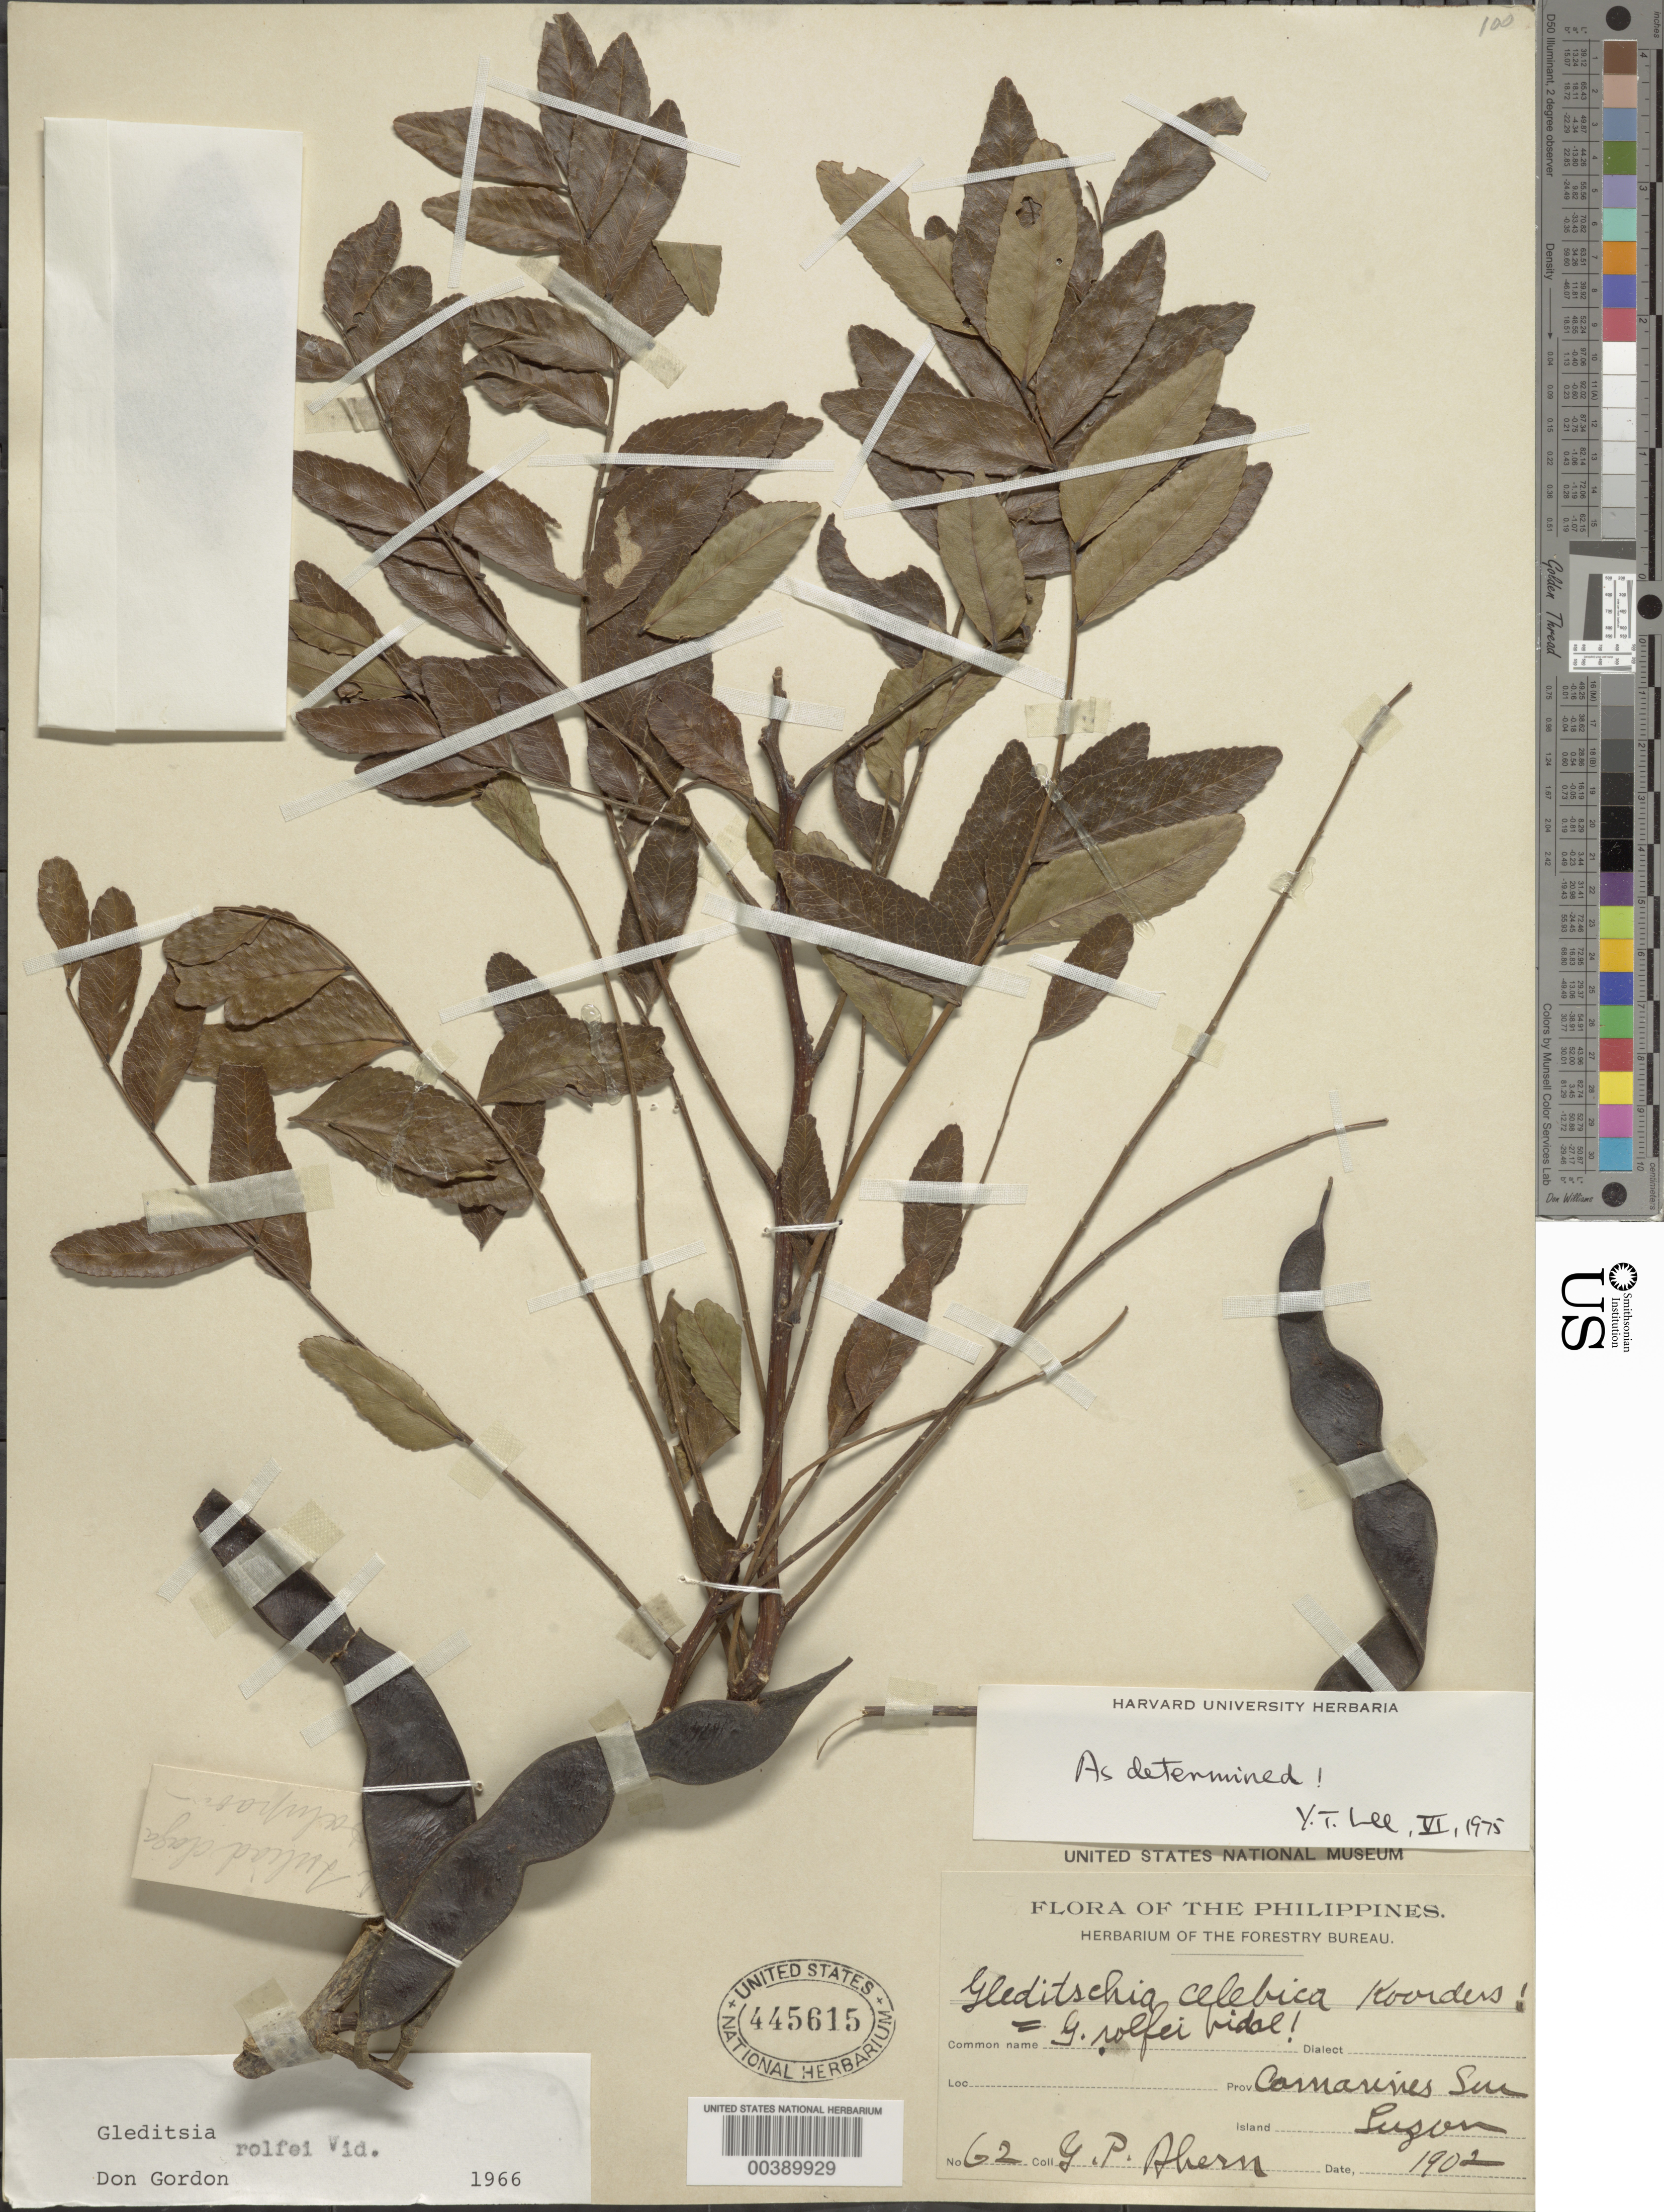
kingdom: Plantae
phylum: Tracheophyta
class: Magnoliopsida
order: Fabales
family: Fabaceae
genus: Gleditsia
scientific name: Gleditsia rolfei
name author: S. Vidal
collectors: G. Ahern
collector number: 62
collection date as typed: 1902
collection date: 1902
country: Philippines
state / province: Bicol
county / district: Camarines Sur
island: Luzon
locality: Pasacao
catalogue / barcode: US 445615